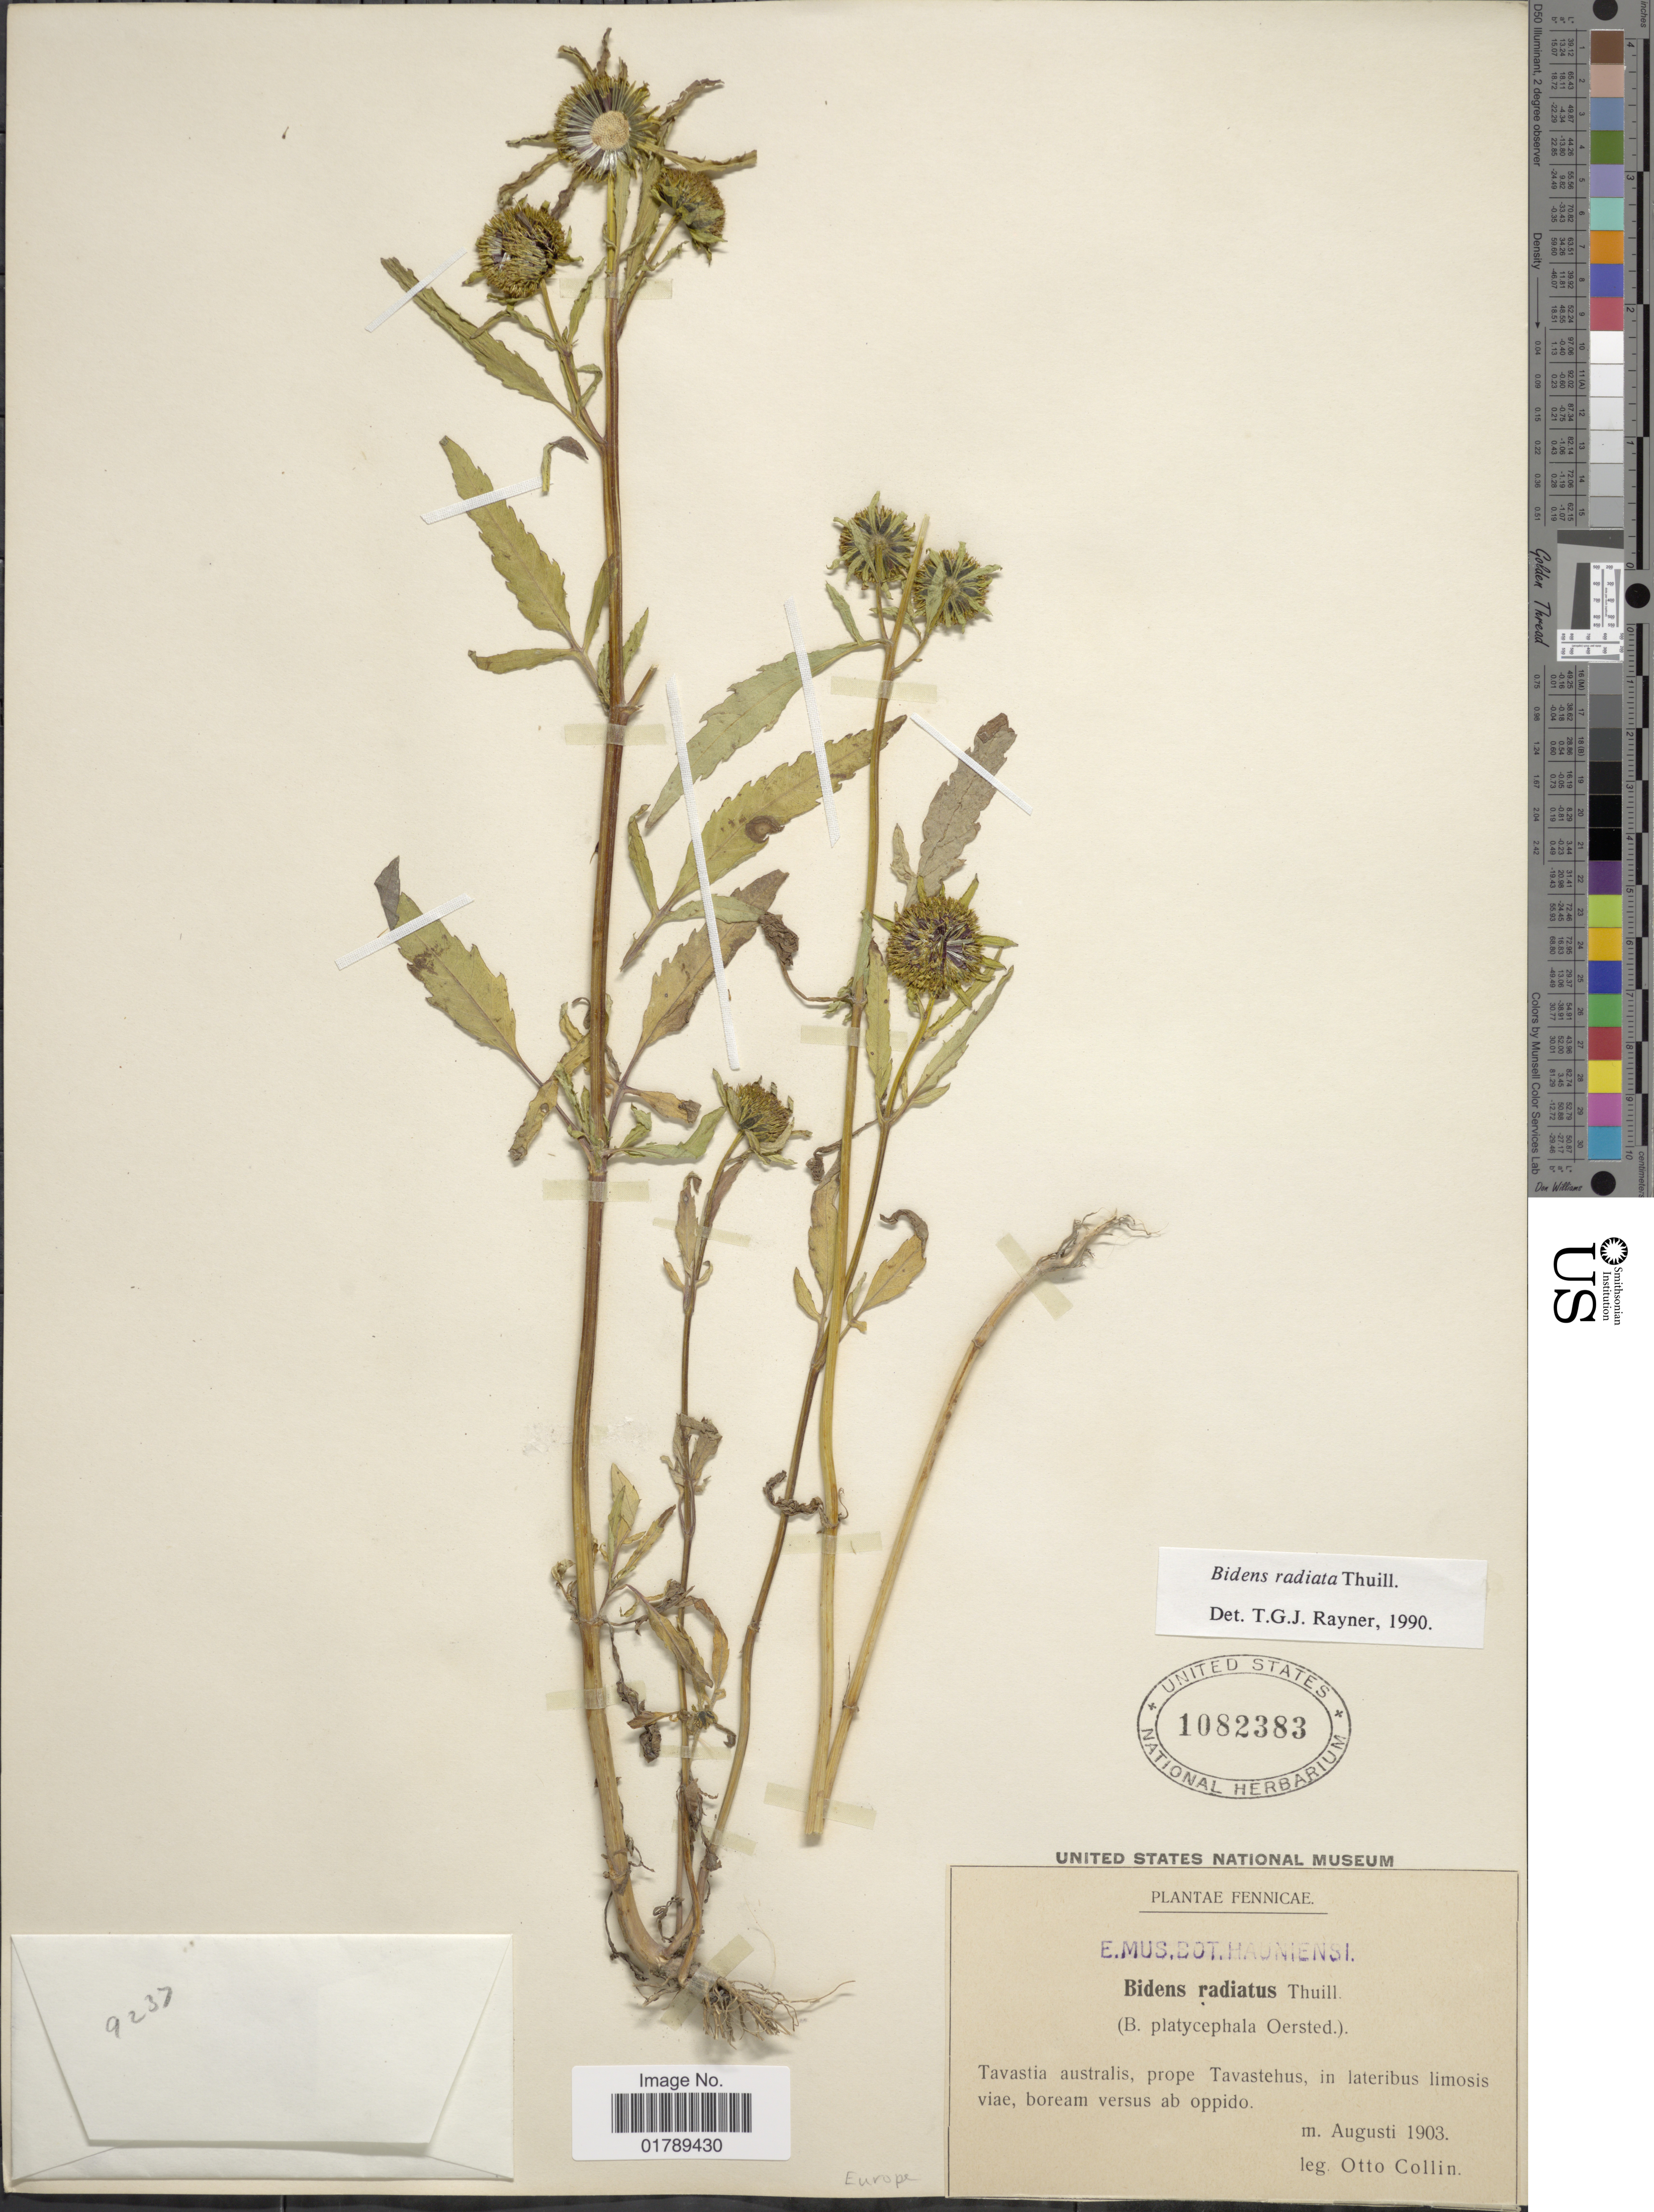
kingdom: Plantae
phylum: Tracheophyta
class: Magnoliopsida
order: Asterales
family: Asteraceae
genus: Bidens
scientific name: Bidens radiata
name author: Thuill.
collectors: O. Collin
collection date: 1903-08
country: Finland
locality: Fennicae. Tavastia australis, prope Tavastehus,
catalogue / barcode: US 1082383